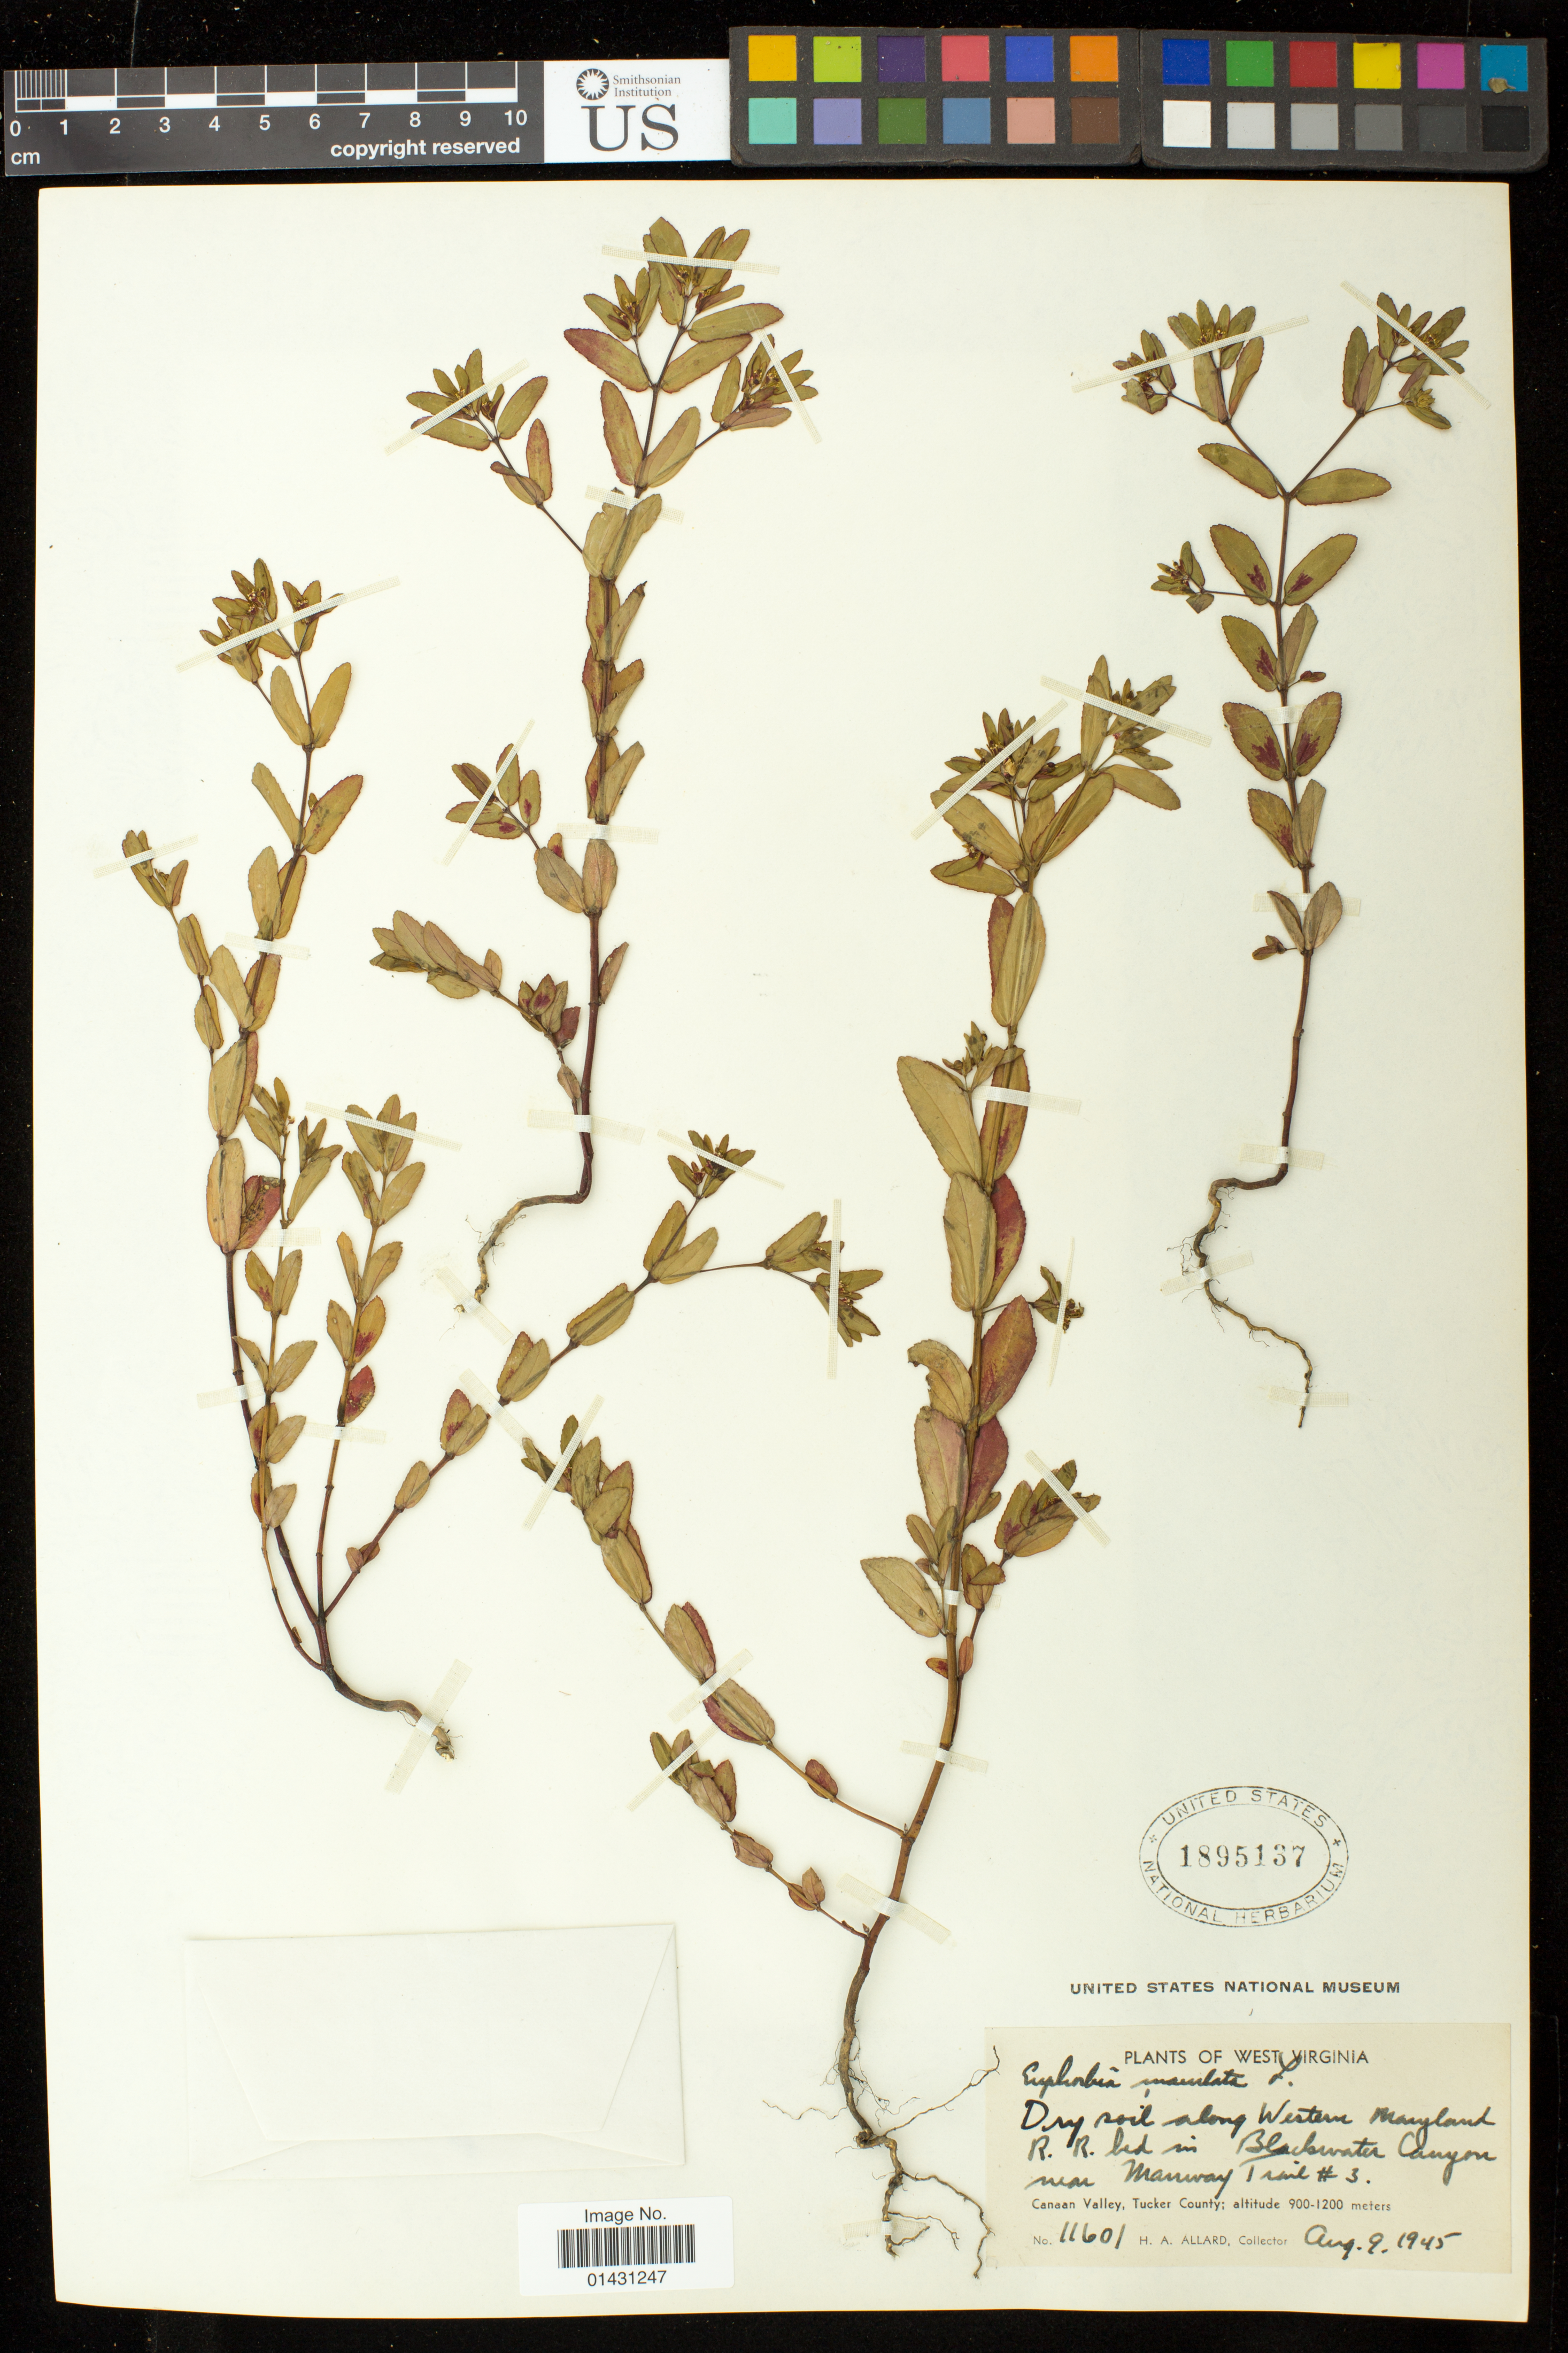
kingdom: Plantae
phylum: Tracheophyta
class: Magnoliopsida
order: Malpighiales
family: Euphorbiaceae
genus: Euphorbia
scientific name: Euphorbia maculata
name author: L.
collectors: H. A. Allard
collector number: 11601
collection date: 1945-08-09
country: United States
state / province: West Virginia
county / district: Tucker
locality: R.R. bed in Blackwater Canyon near Manway Trail #3; Canaan Valley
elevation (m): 900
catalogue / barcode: US 1895137